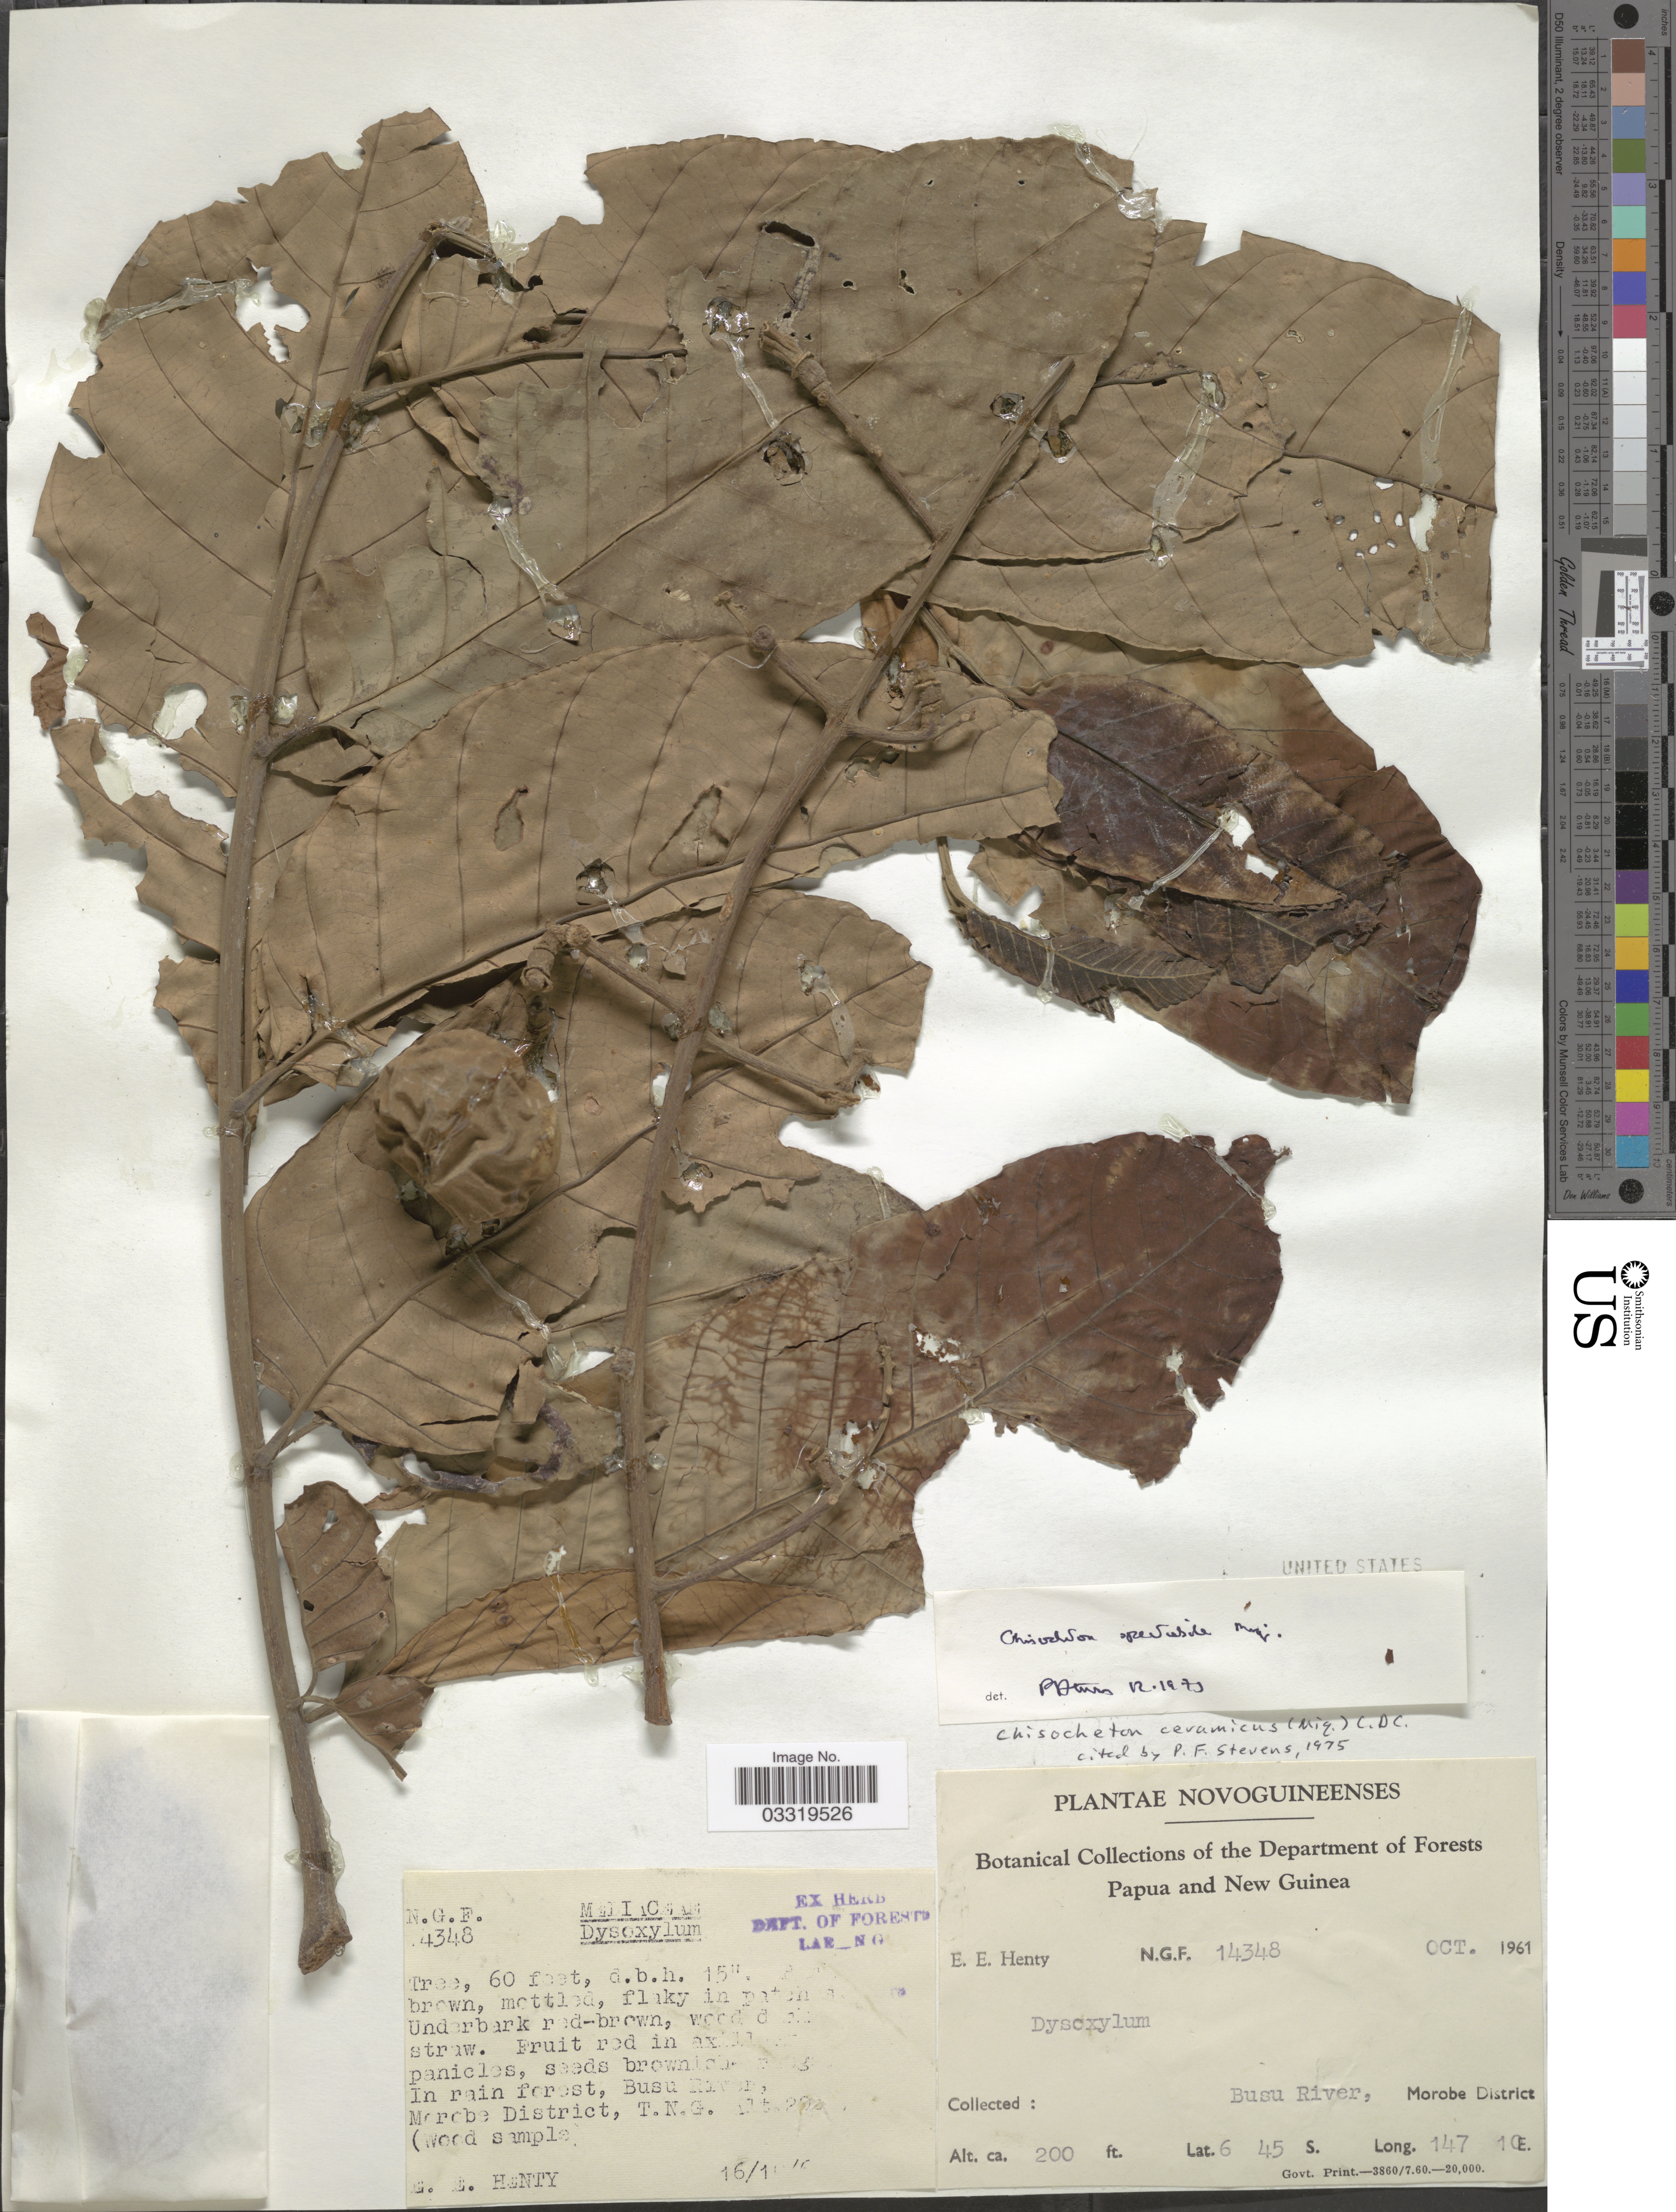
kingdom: Plantae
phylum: Tracheophyta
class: Magnoliopsida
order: Sapindales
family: Meliaceae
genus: Chisocheton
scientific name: Chisocheton ceramicus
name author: (Miq.) C. DC.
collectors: E. Henty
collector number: NGF14348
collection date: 1961-10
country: Papua New Guinea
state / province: Morobe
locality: NovoGuineenses, Busu River, Morobe District. T.N.G.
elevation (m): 61